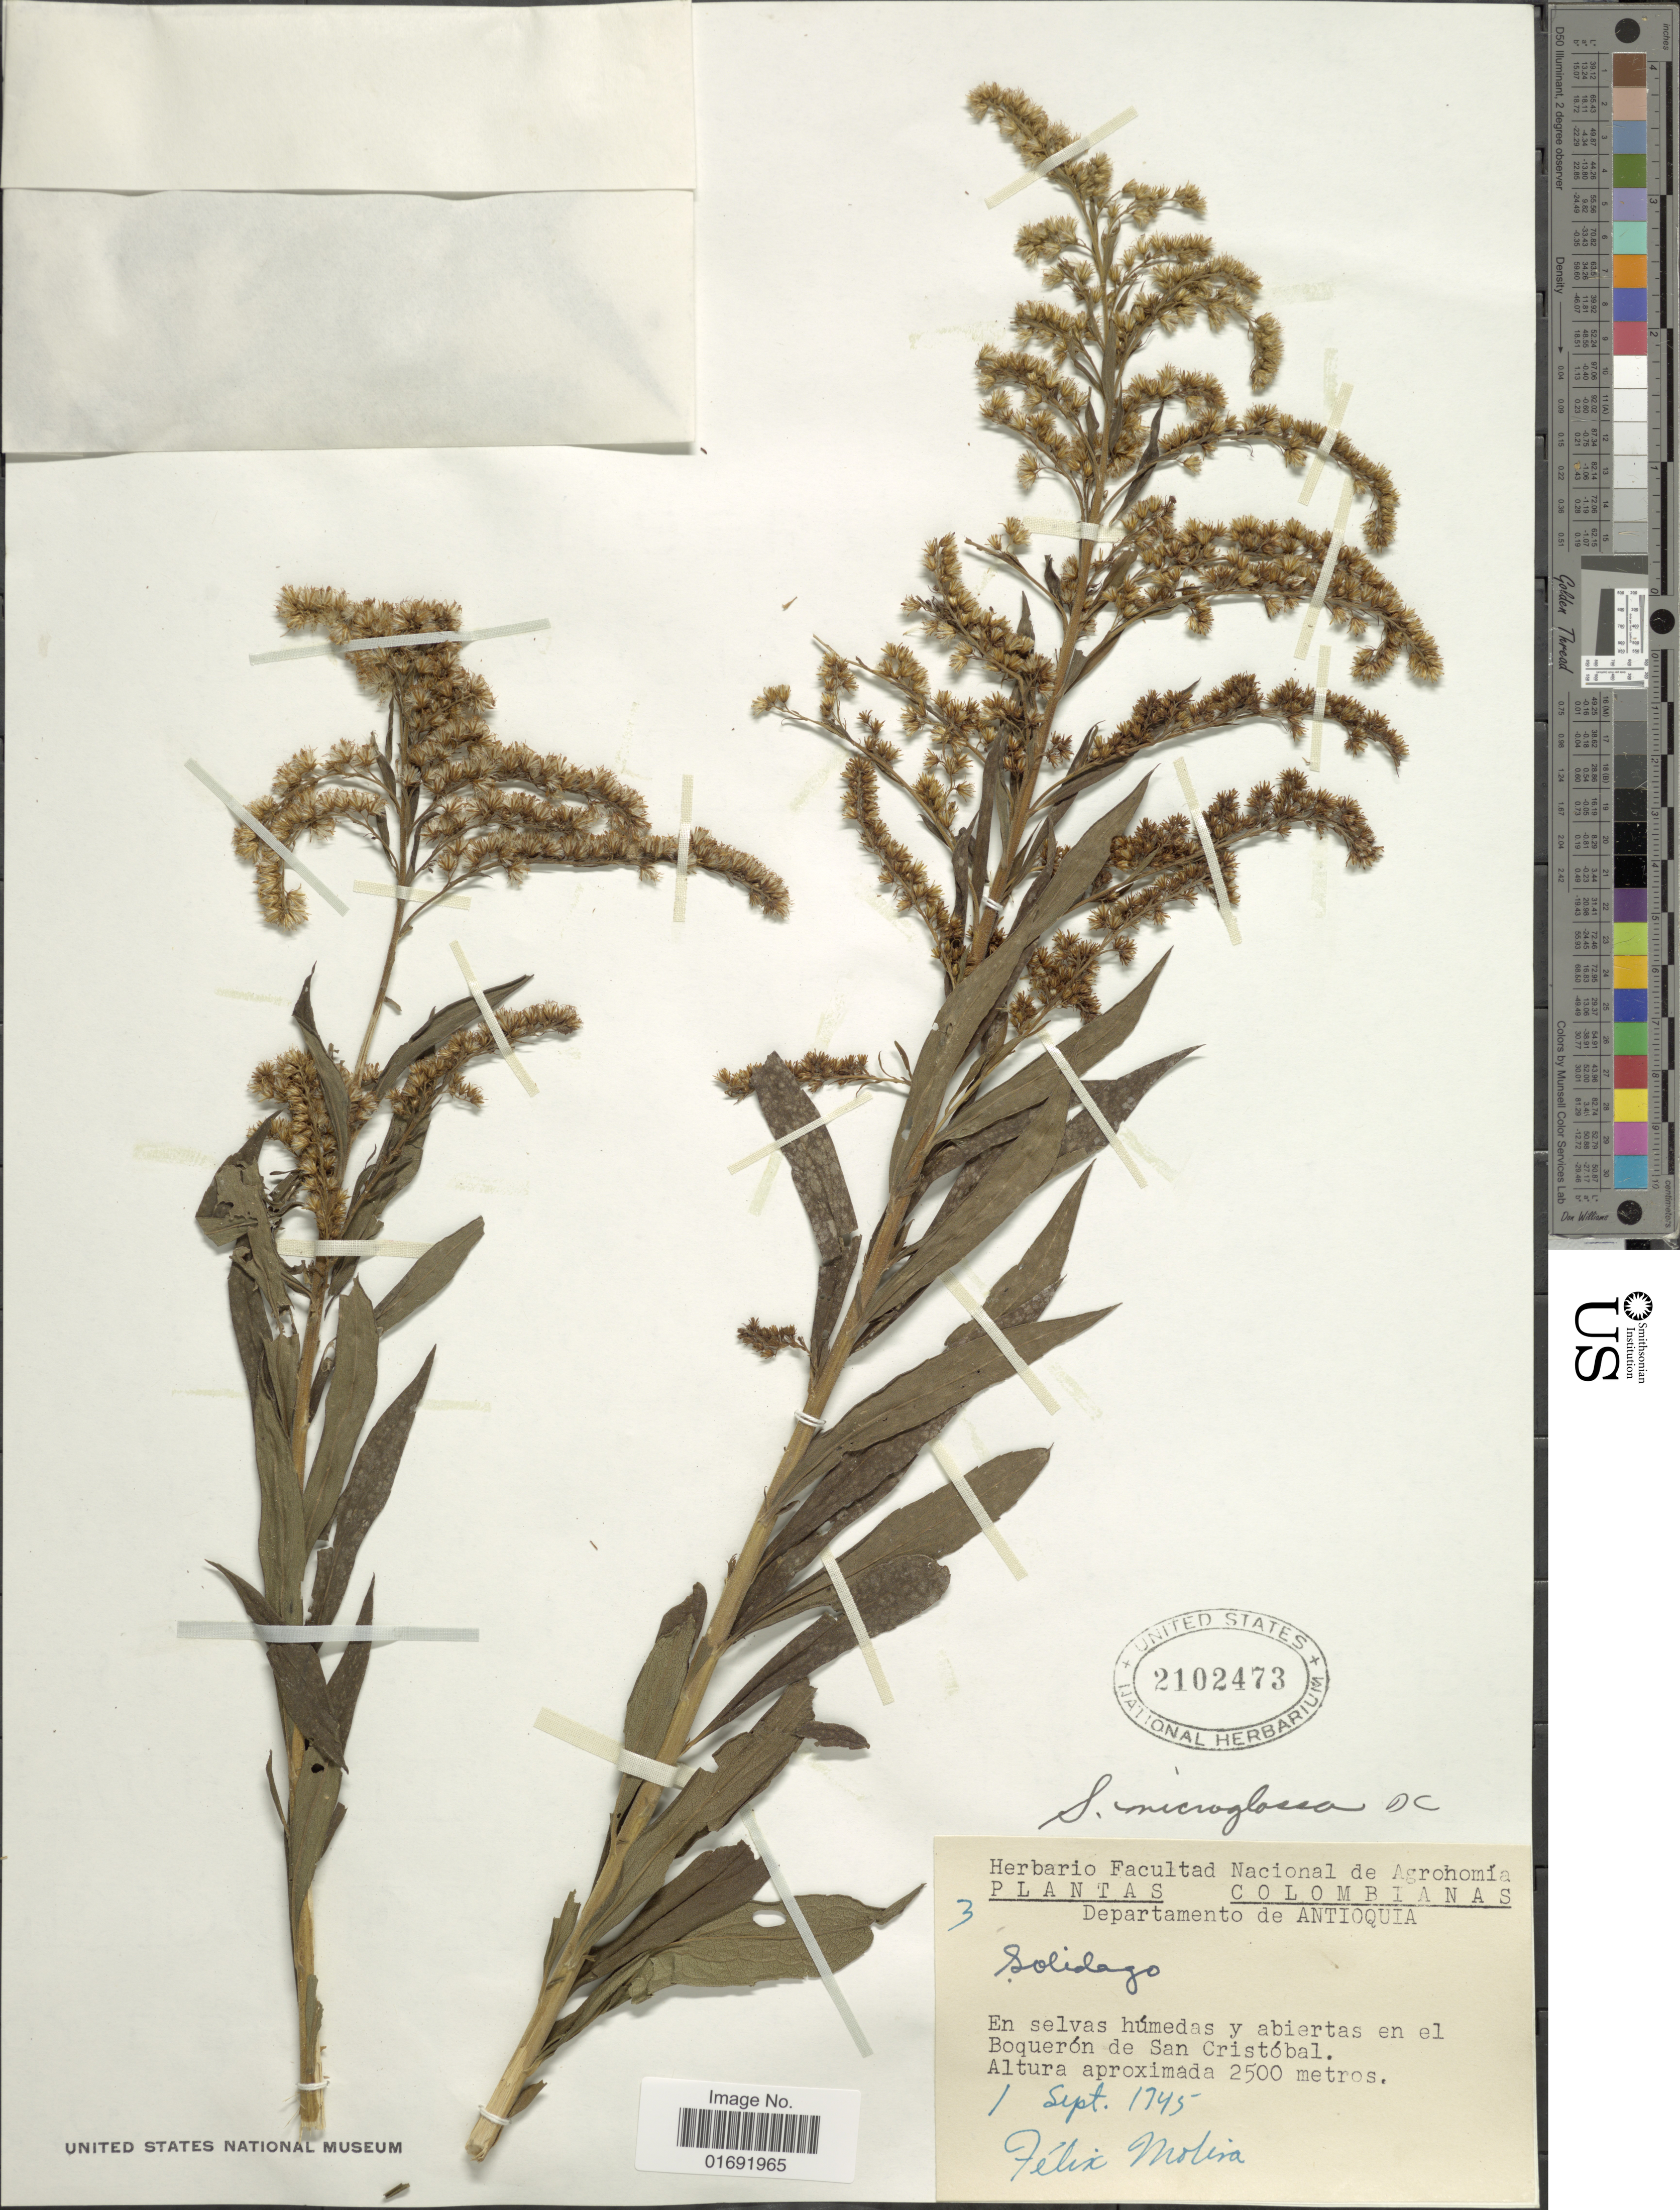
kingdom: Plantae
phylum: Tracheophyta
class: Magnoliopsida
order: Asterales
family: Asteraceae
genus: Solidago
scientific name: Solidago chilensis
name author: Meyen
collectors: F. Molina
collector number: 3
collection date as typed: Transcribed d/m/y: 1/9/1745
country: Colombia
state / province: Antioquia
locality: En el Boqueron de San Cristobal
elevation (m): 2500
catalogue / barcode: US 2102473